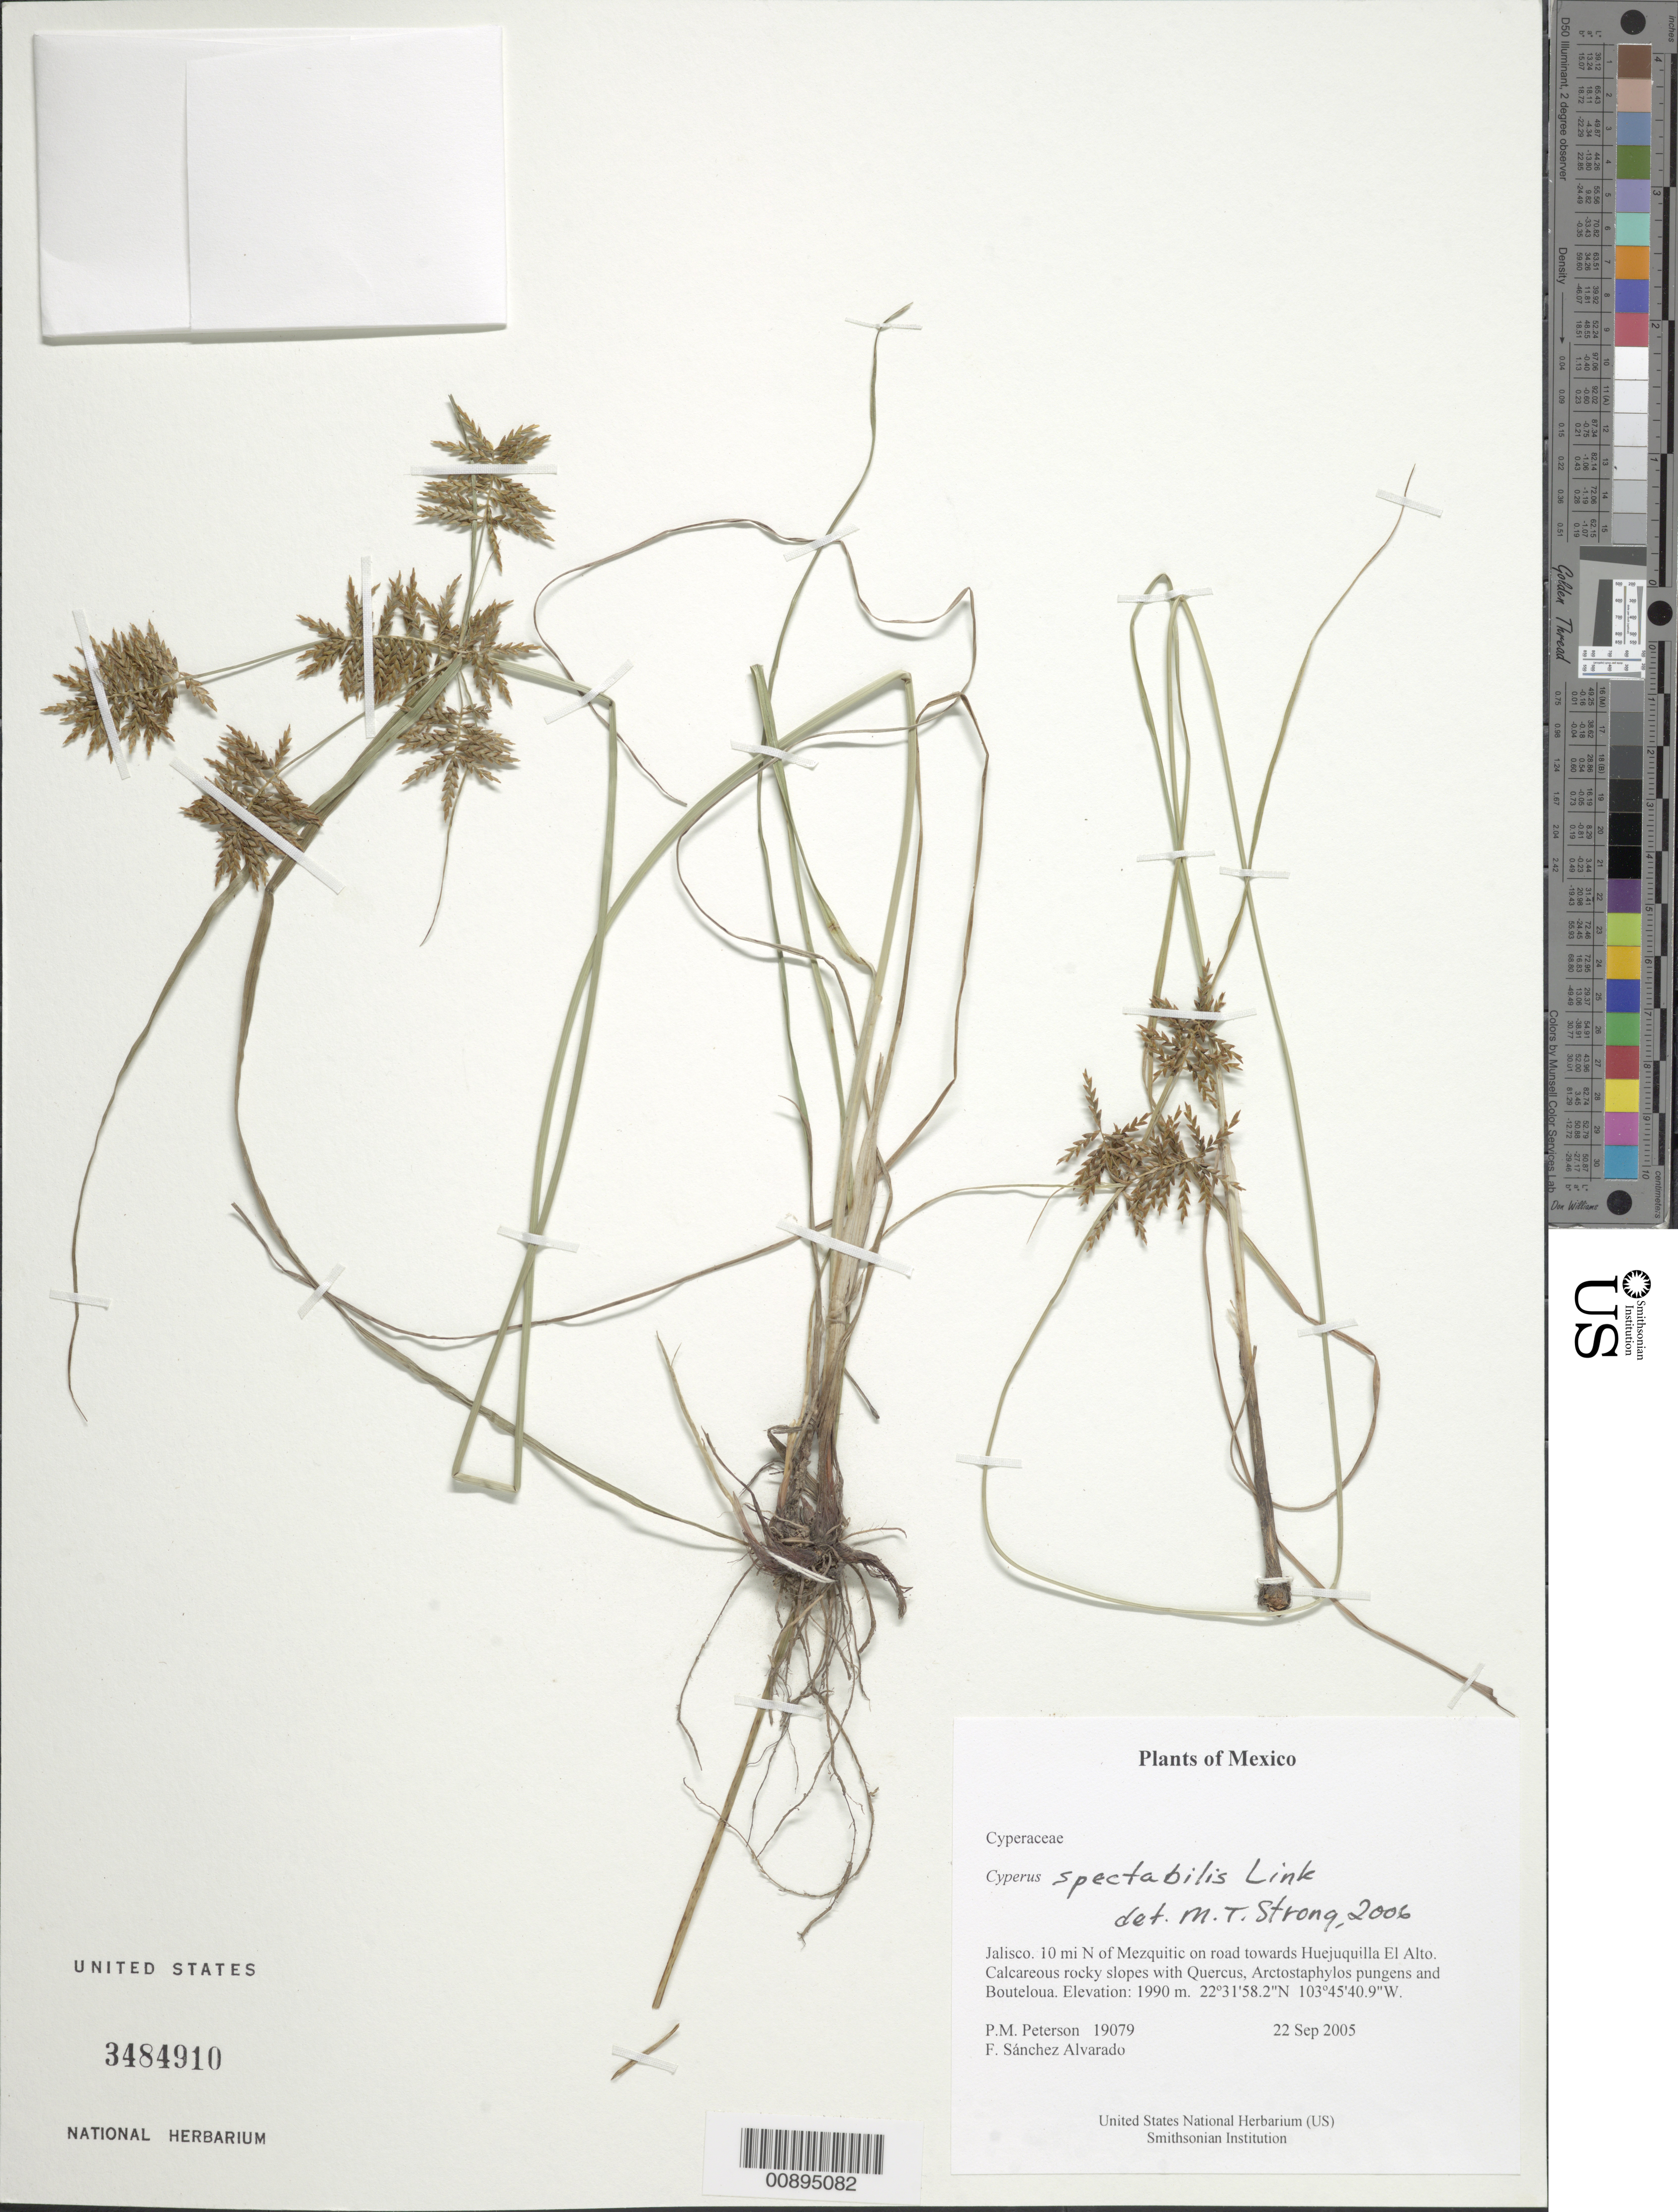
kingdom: Plantae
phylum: Tracheophyta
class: Liliopsida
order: Poales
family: Cyperaceae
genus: Cyperus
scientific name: Cyperus spectabilis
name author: Link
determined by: Gonzalez, Sophie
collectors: P. M. Peterson & F. Sánchez Alvarado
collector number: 19079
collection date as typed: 22 Sep 2005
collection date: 2005-09-22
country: Mexico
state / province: Jalisco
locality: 10 mi N of Mezquitic on road towards Huejuquilla El Alto. Calcareous rocky slopes with Quercus, Arctostaphylos pungens and Bouteloua.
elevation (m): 1990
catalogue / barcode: US 3484910